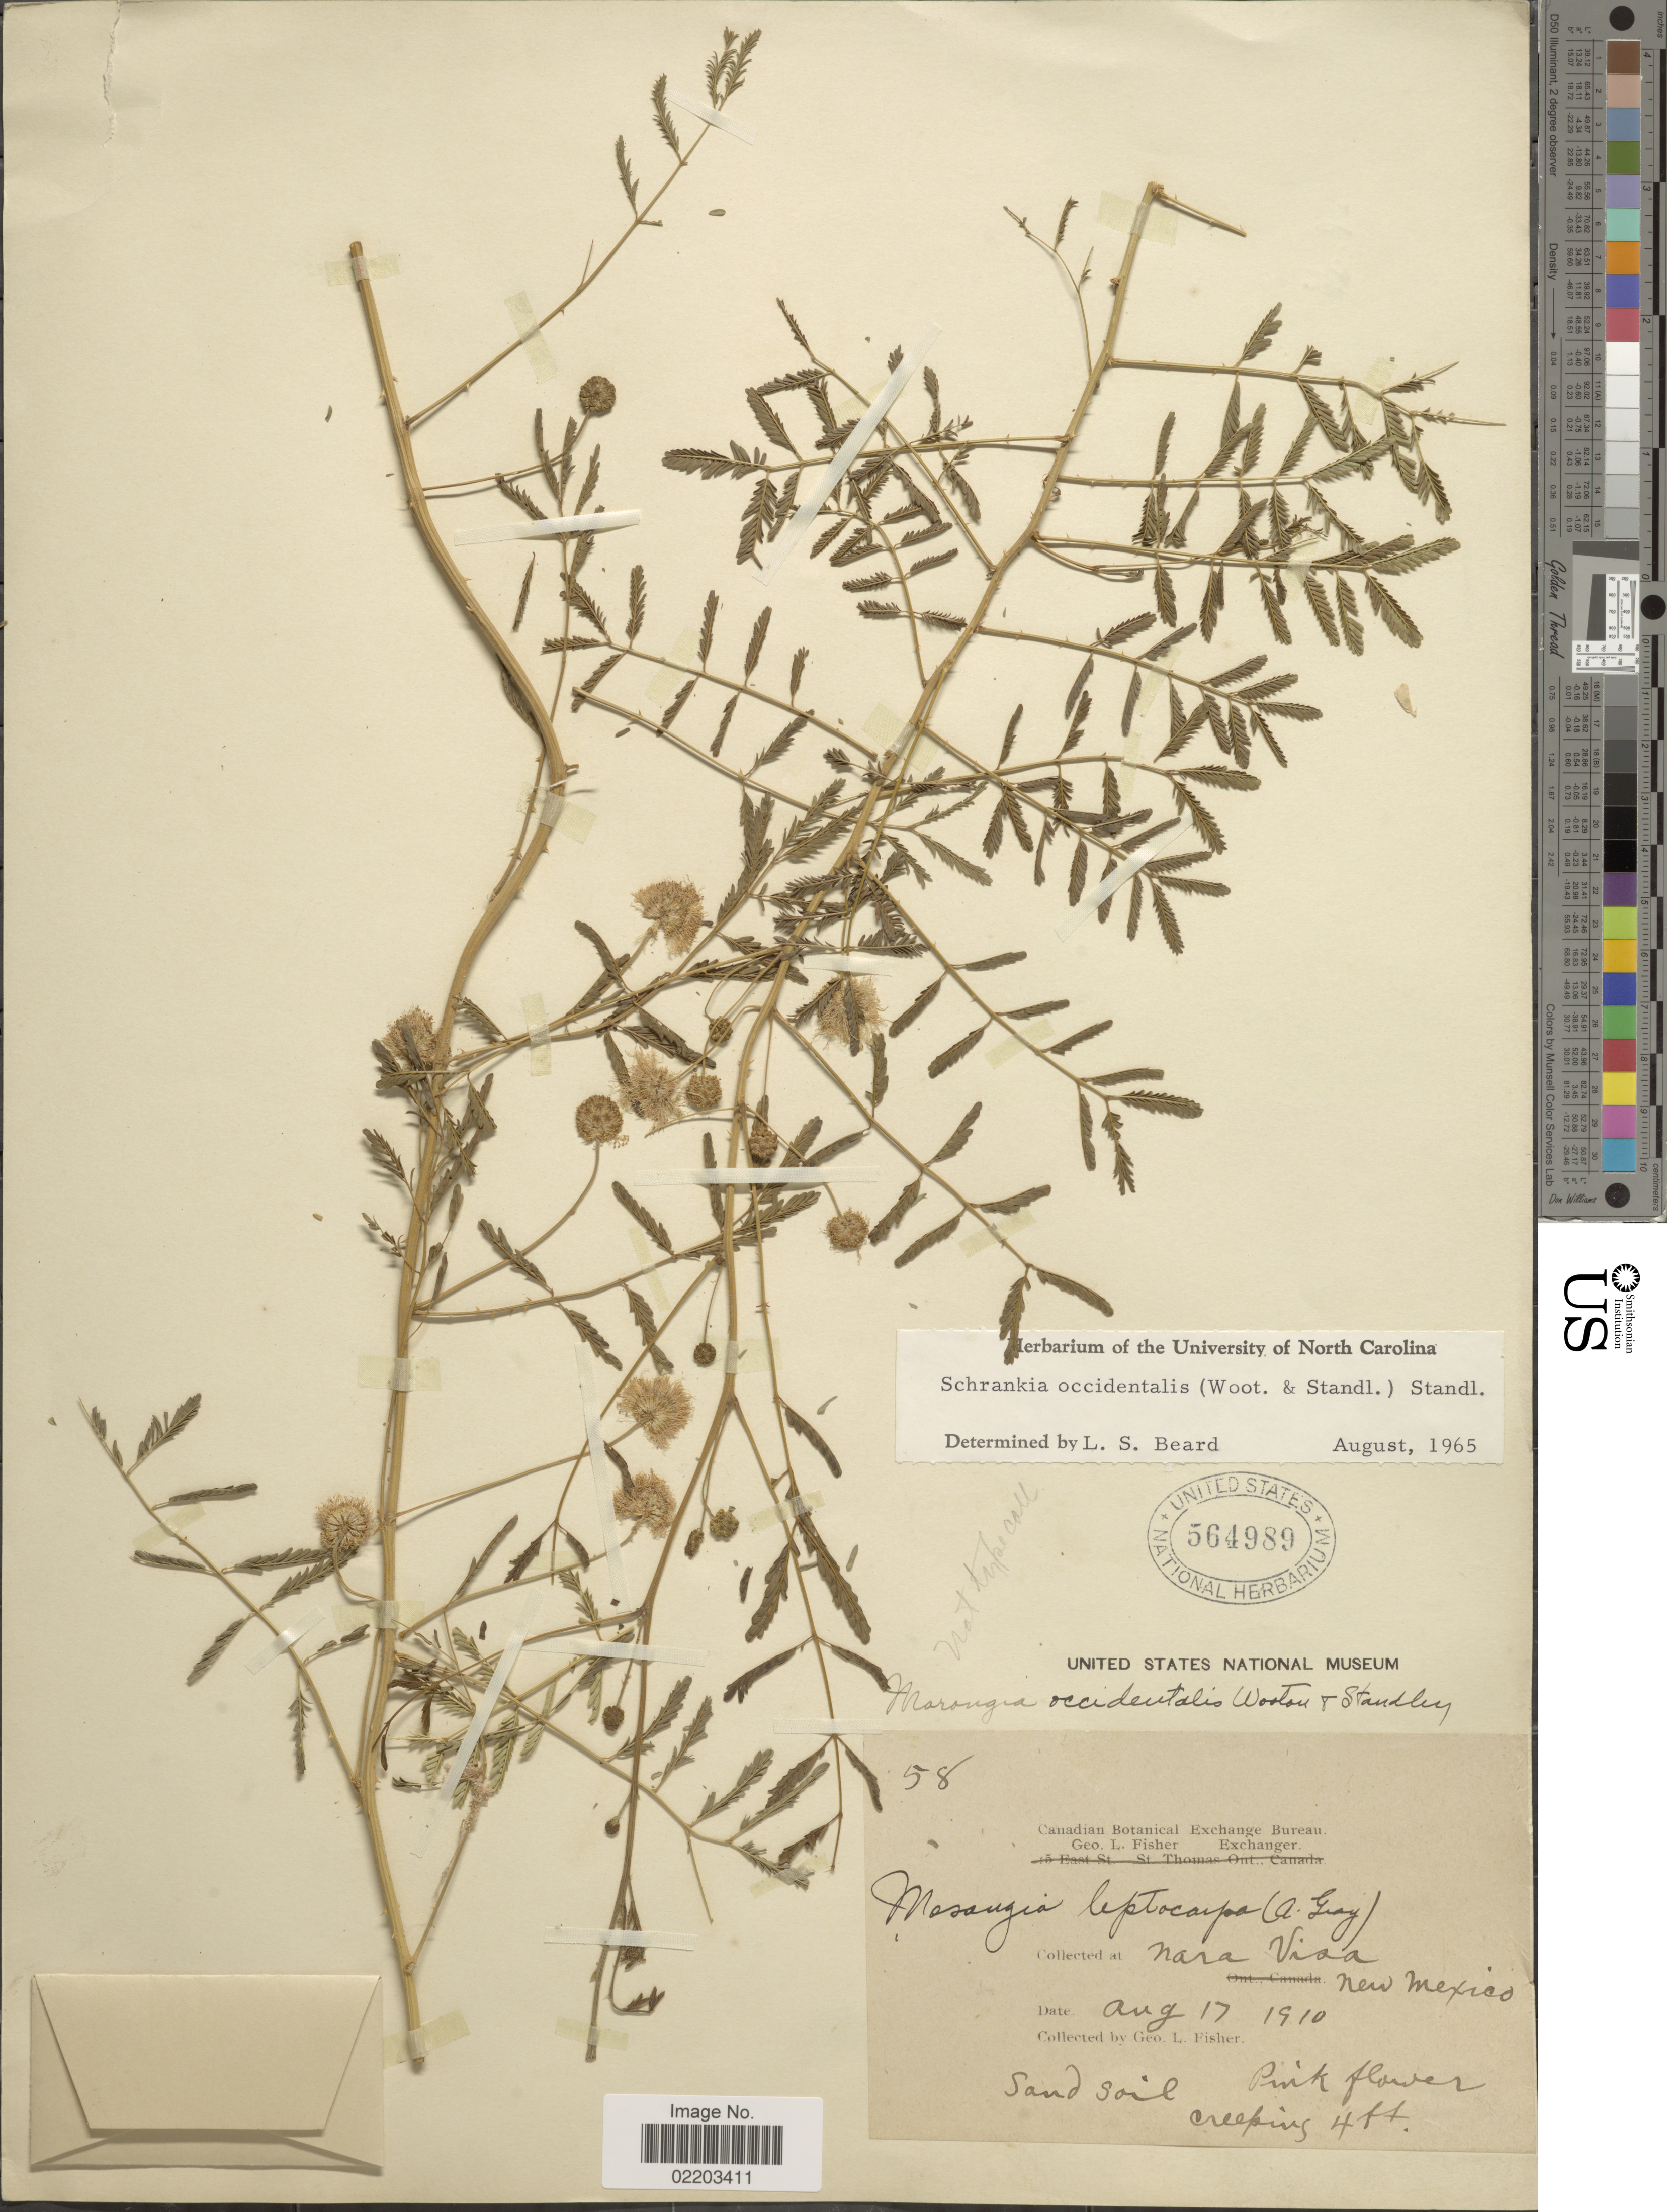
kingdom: Plantae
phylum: Tracheophyta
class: Magnoliopsida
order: Fabales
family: Fabaceae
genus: Mimosa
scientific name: Mimosa rupertiana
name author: B.L. Turner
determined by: Strong, M. T., (US), Smithsonian Institution - National Museum of Natural History (UNITED STATES)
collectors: G. L. Fisher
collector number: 58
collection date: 1910-08-17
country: United States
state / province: New Mexico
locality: Nara Visa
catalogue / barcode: US 564989